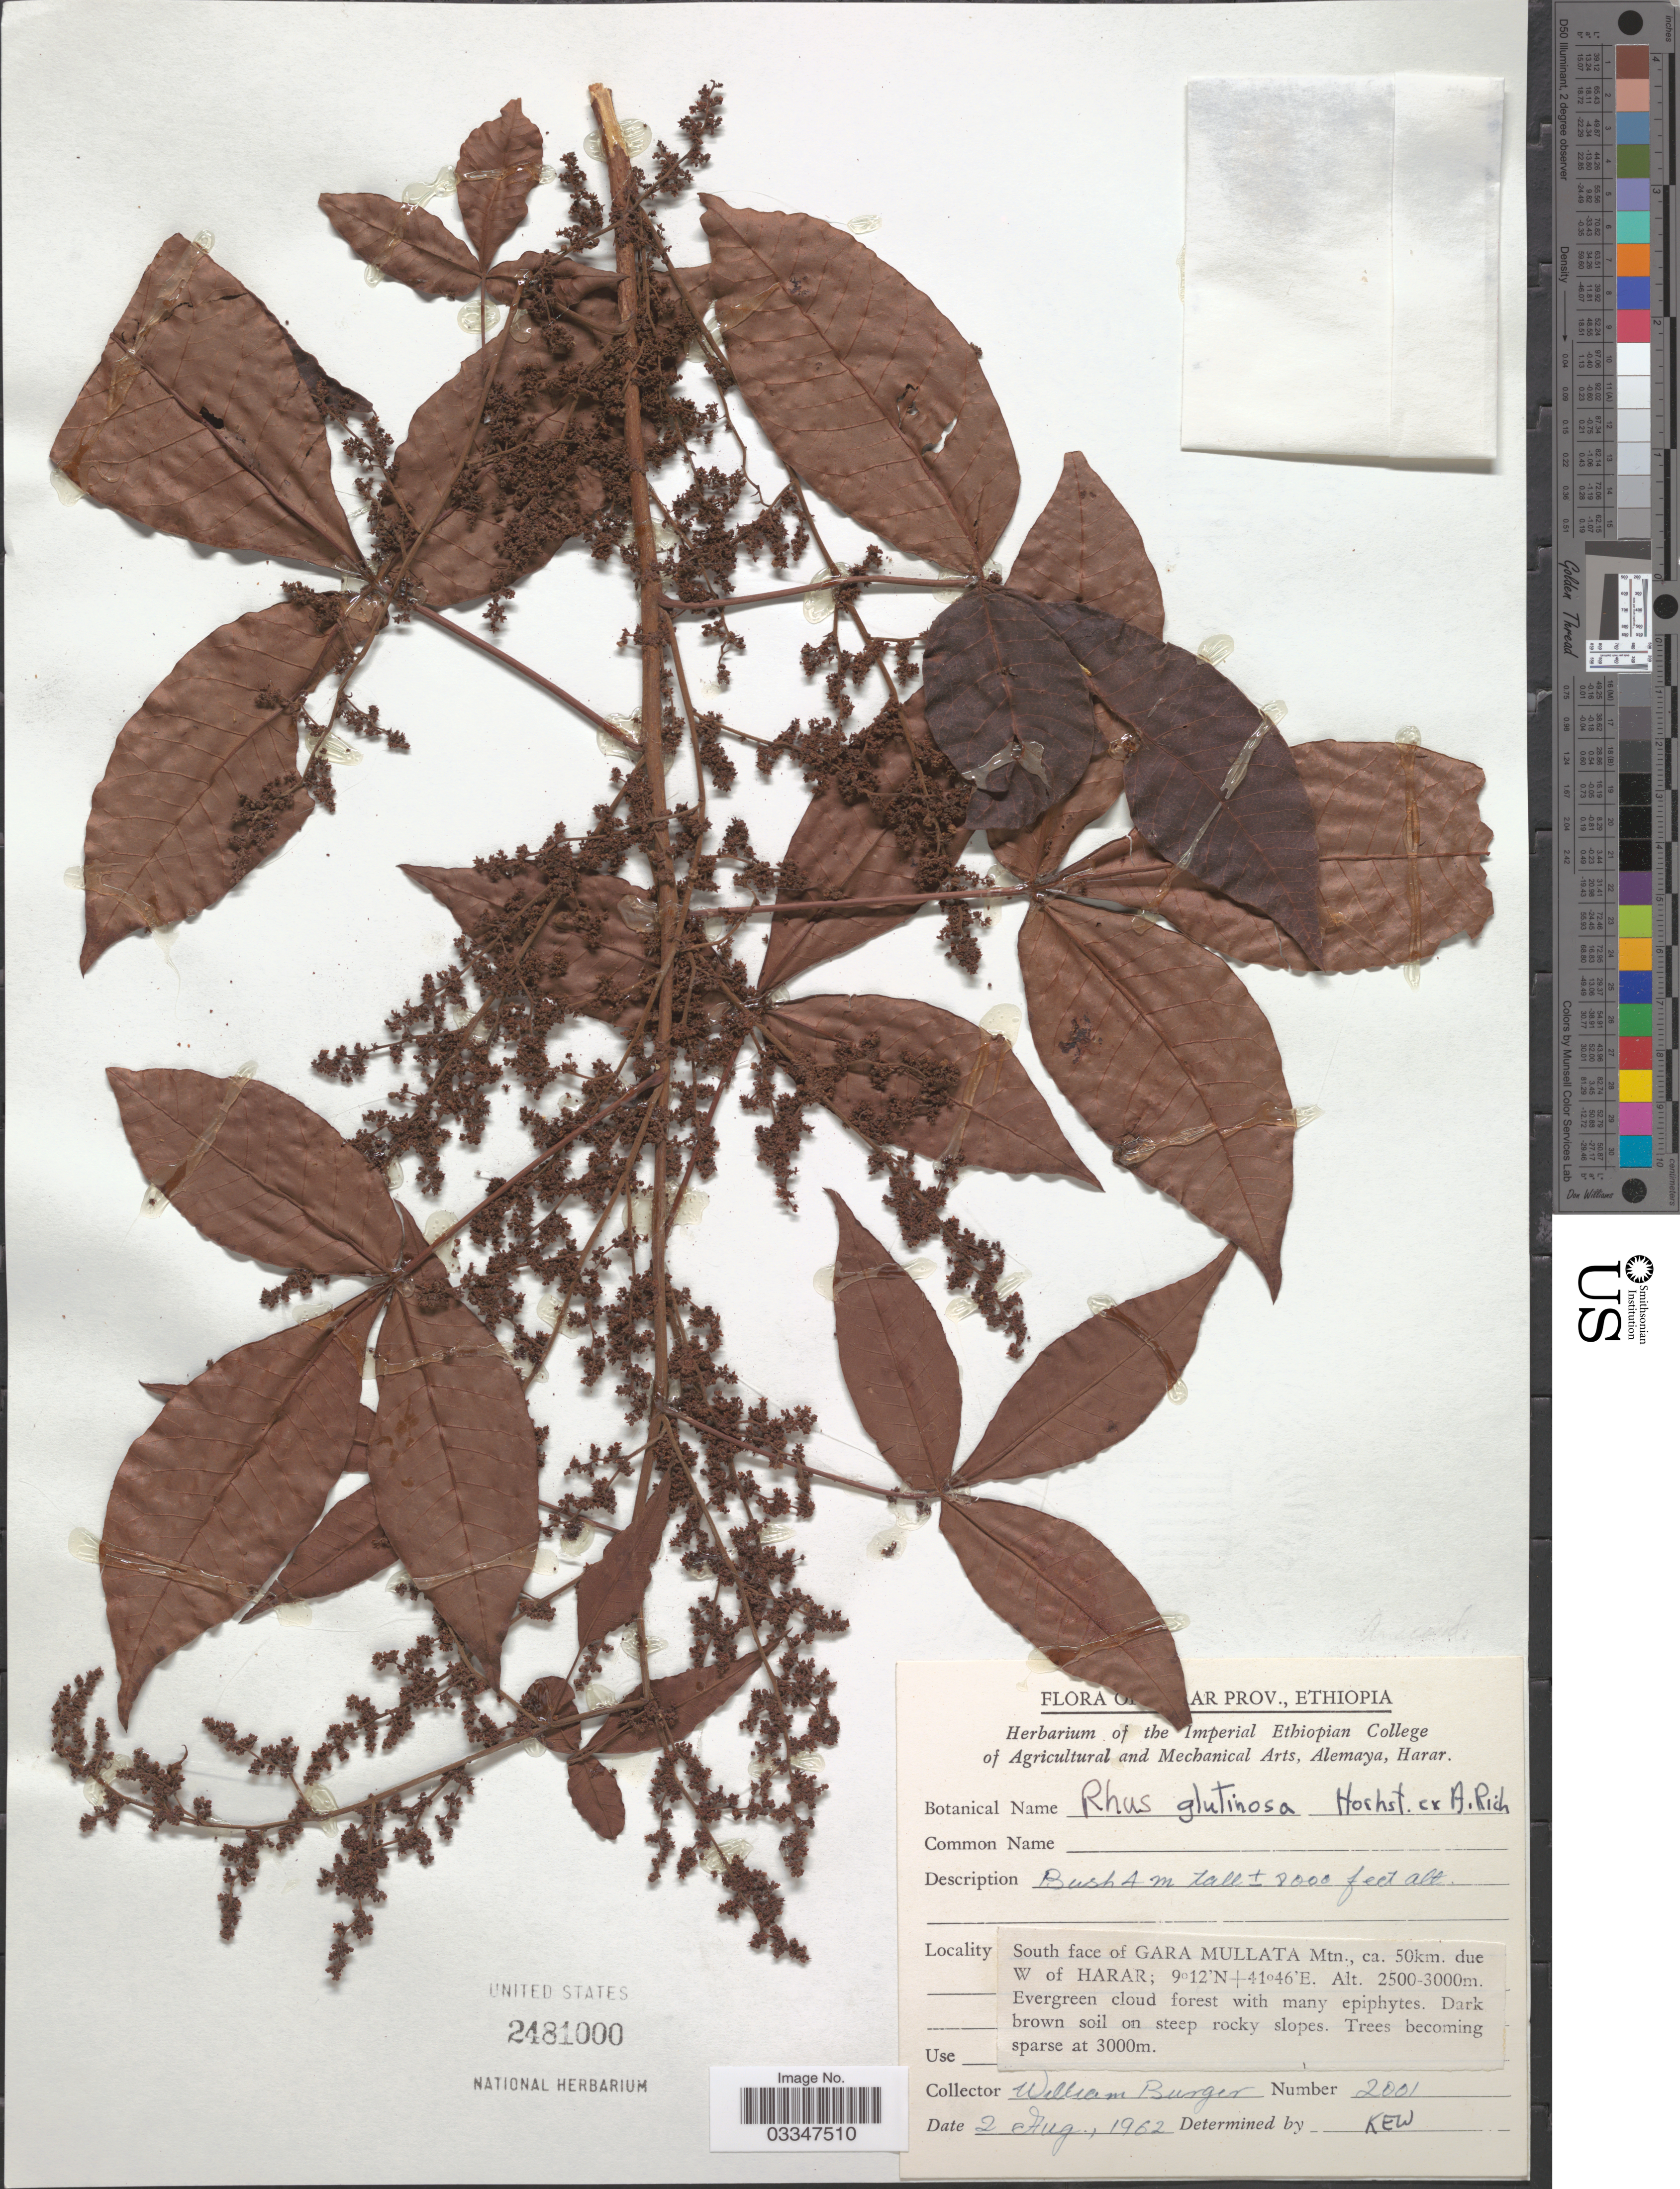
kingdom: Plantae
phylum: Tracheophyta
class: Magnoliopsida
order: Sapindales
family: Anacardiaceae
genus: Rhus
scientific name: Rhus glutinosa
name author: Hochst. ex A. Rich.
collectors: W. Burger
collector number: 2001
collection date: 1962-08-02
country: Ethiopia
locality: Harar Prov. South face of Gara Mullata Mtn., ca. 50km. due W of Harar.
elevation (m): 2500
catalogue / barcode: US 2481000